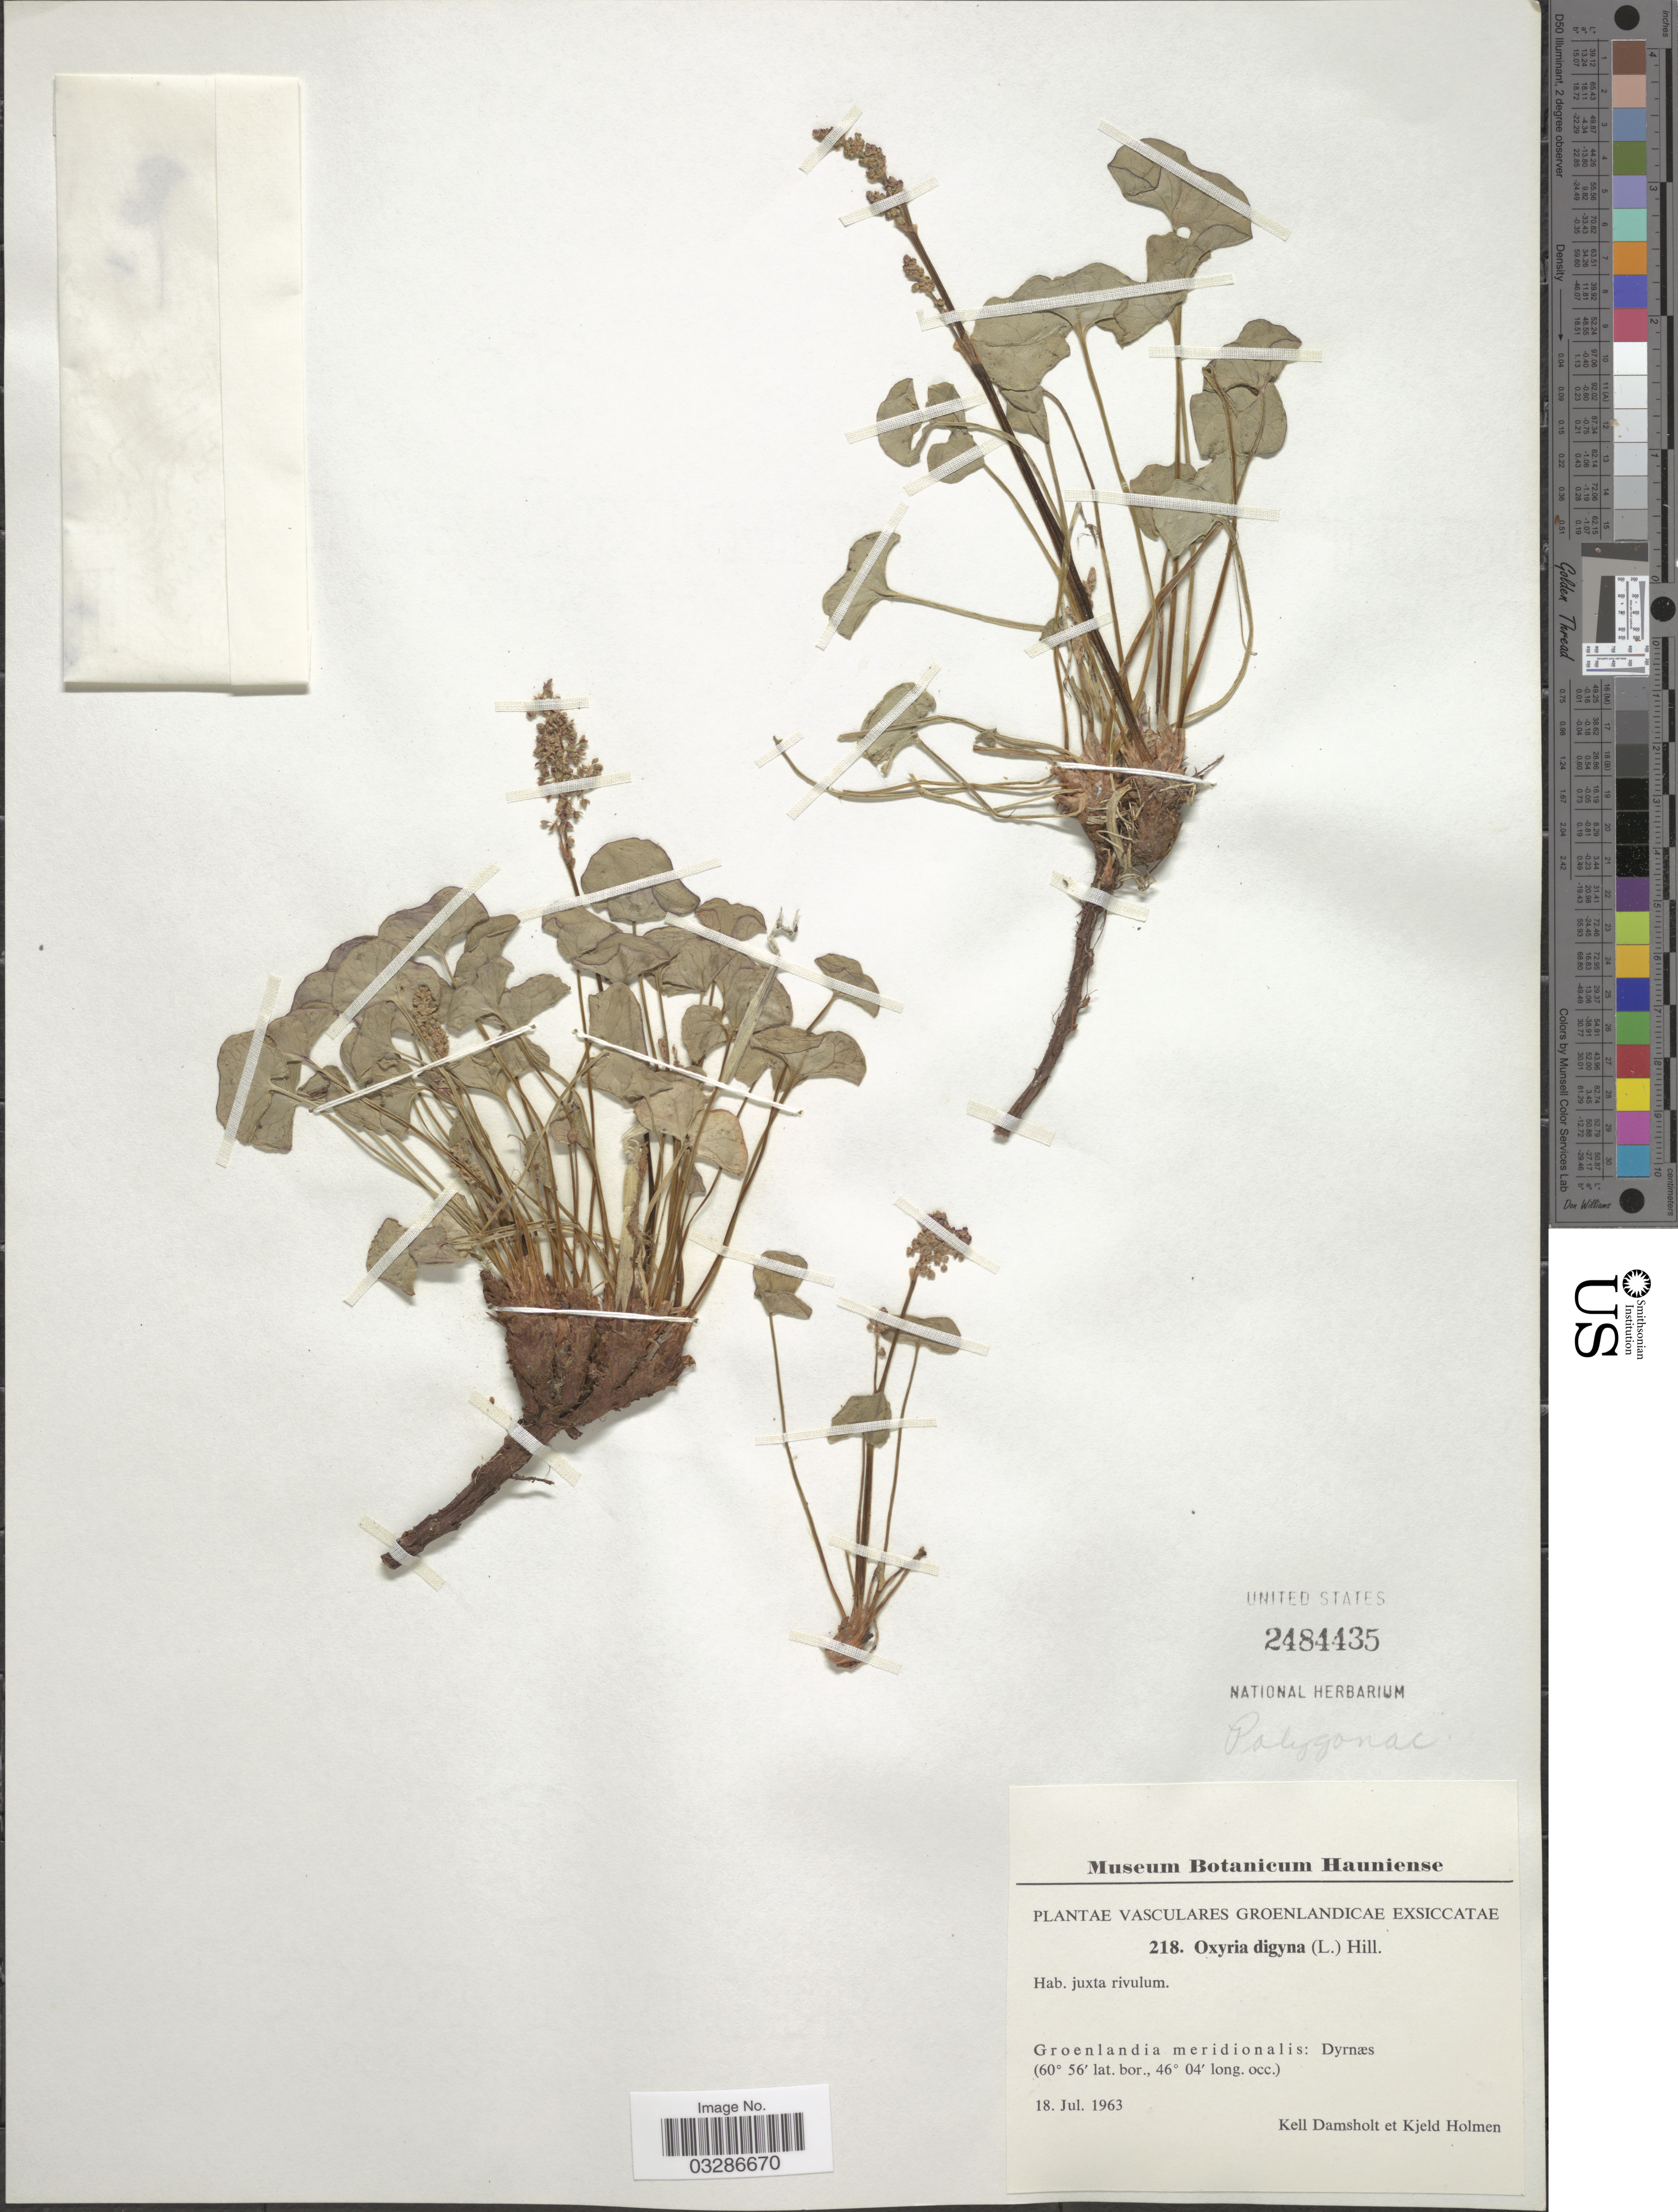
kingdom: Plantae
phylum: Tracheophyta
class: Magnoliopsida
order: Caryophyllales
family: Polygonaceae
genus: Oxyria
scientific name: Oxyria digyna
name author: (L.) Hill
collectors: K. Damsholt & K. A. Holmen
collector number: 218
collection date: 1963-07-18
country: Greenland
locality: Vasculares Groenlandicae, Groenlandia meridionalis: Dyrnæs.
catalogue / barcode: US 2484435